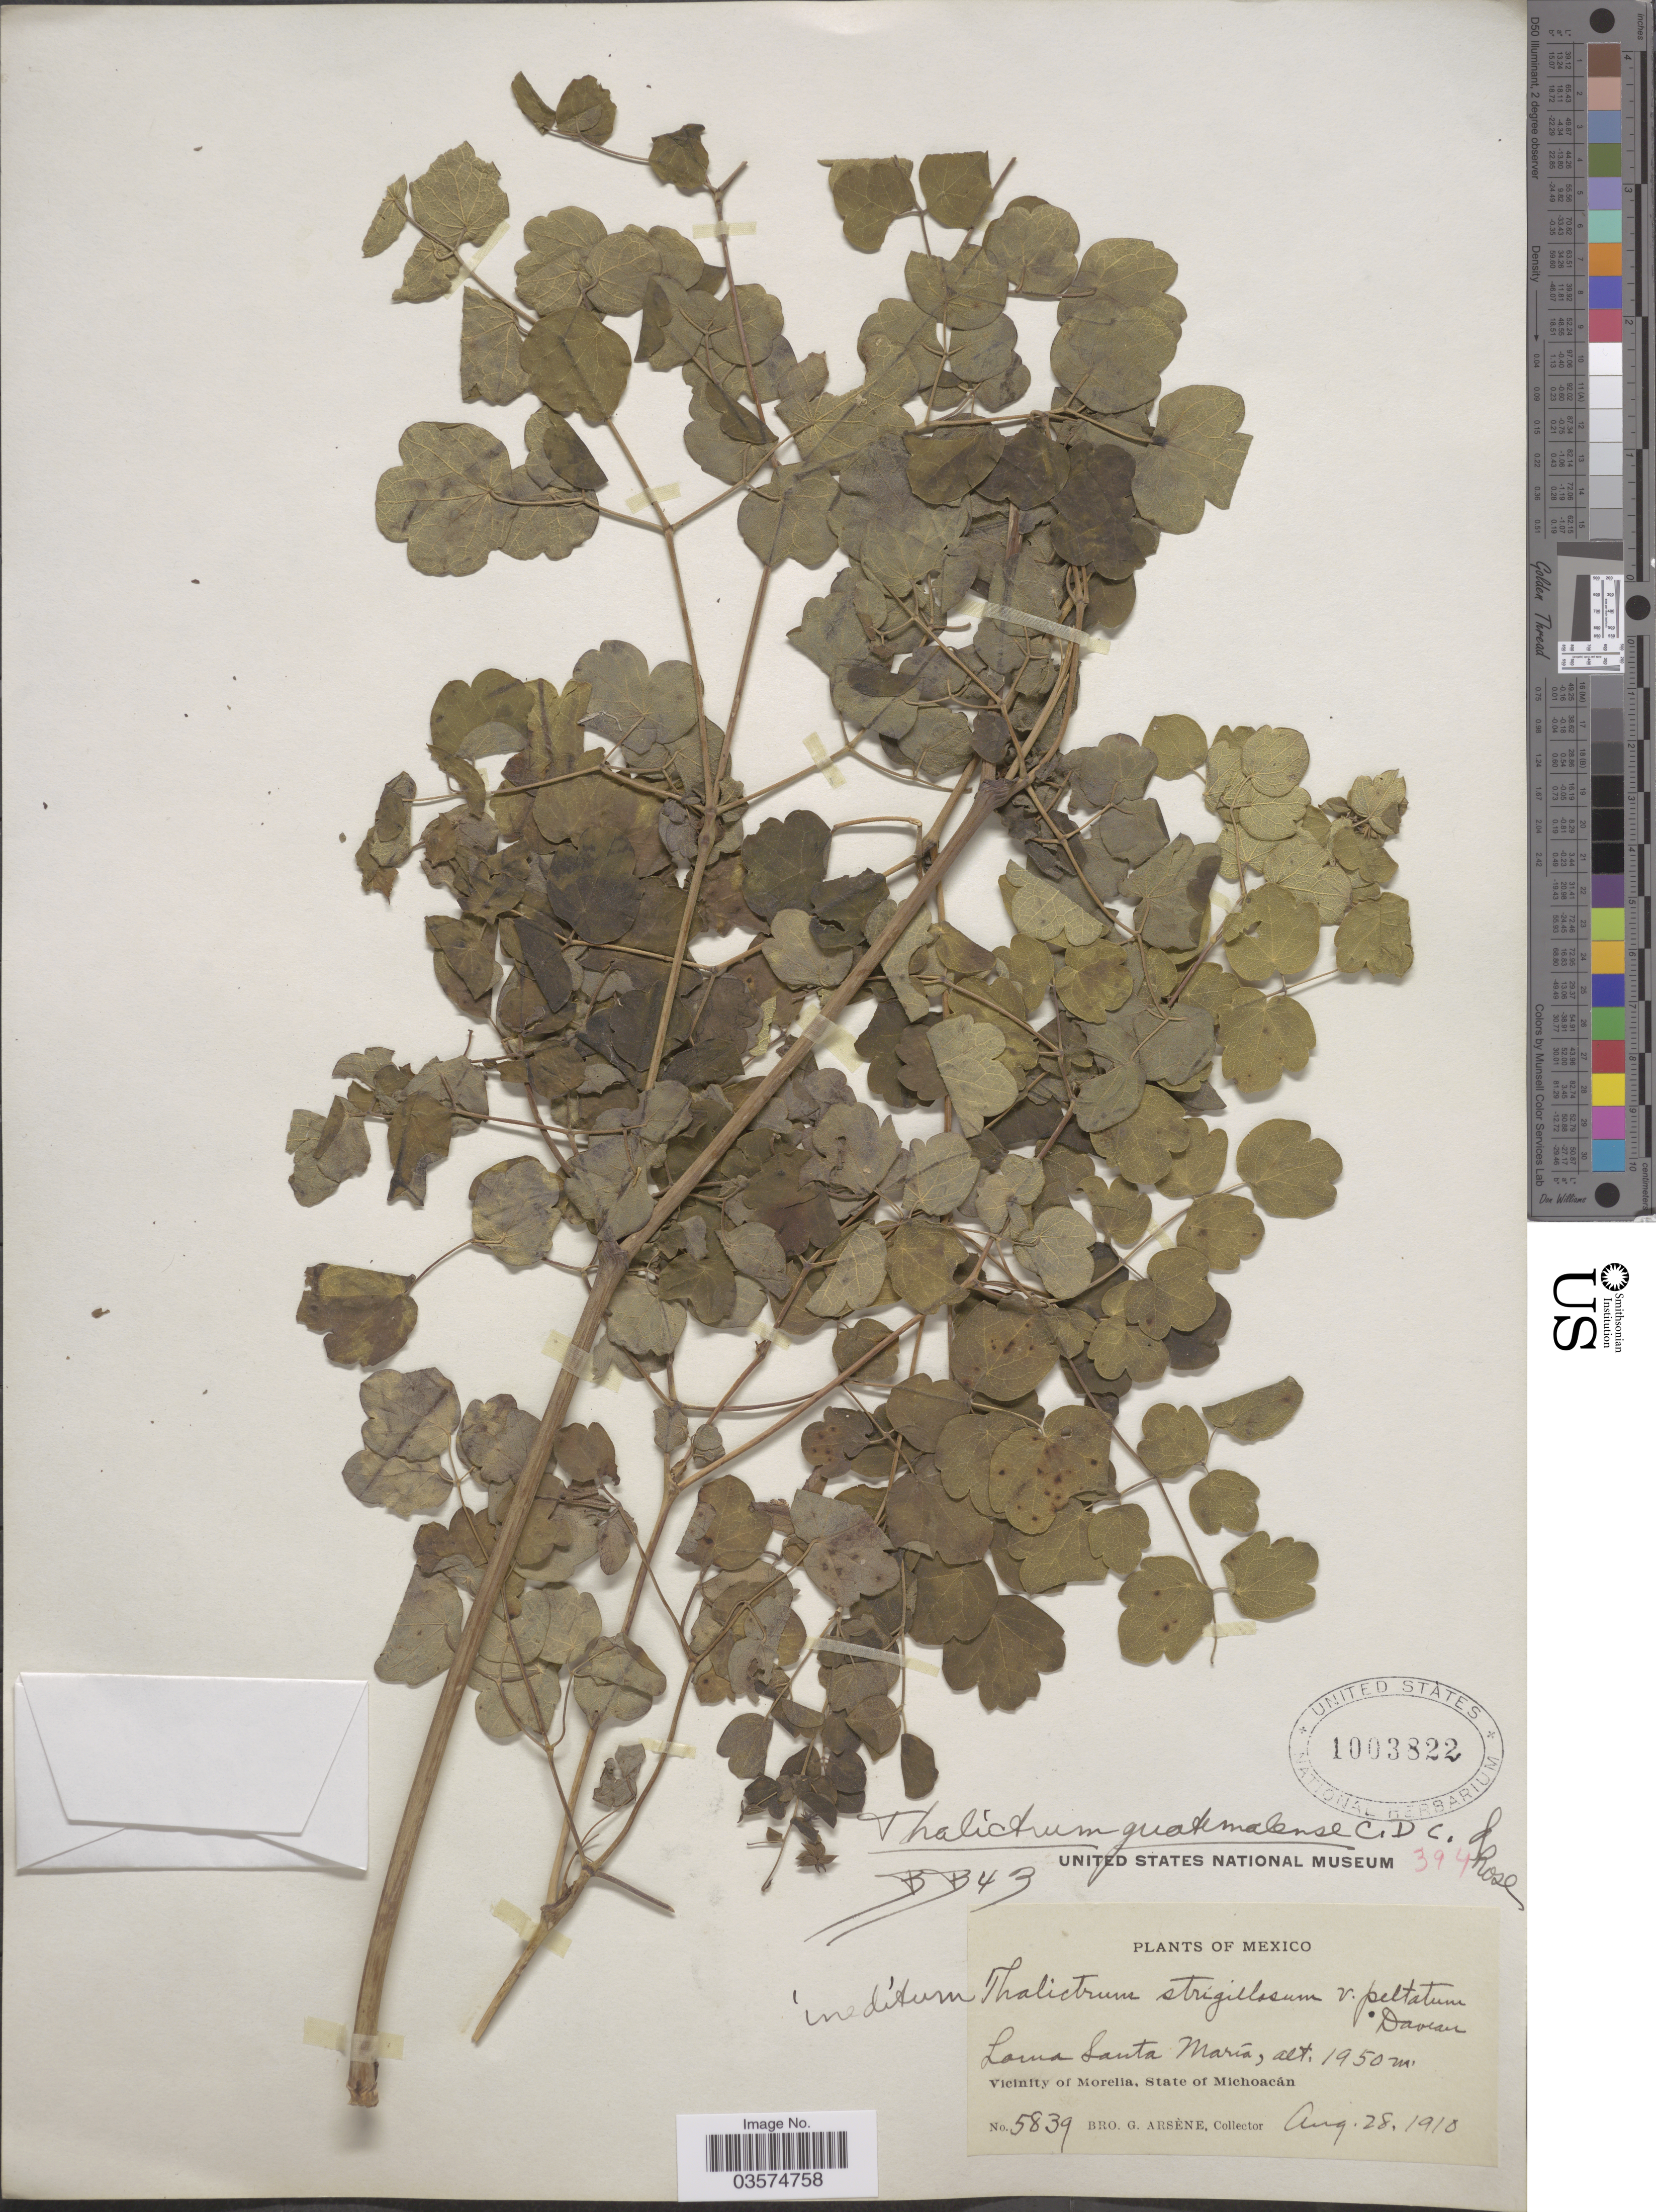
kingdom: Plantae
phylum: Tracheophyta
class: Magnoliopsida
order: Ranunculales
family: Ranunculaceae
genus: Thalictrum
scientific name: Thalictrum guatemalense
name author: C. DC. & Rose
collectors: Bro. G. Arsène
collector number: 5839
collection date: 1910-08-28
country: Mexico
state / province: Michoacán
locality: Loma Santa María. Vicinity of Morelía.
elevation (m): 1950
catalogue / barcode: US 1003822